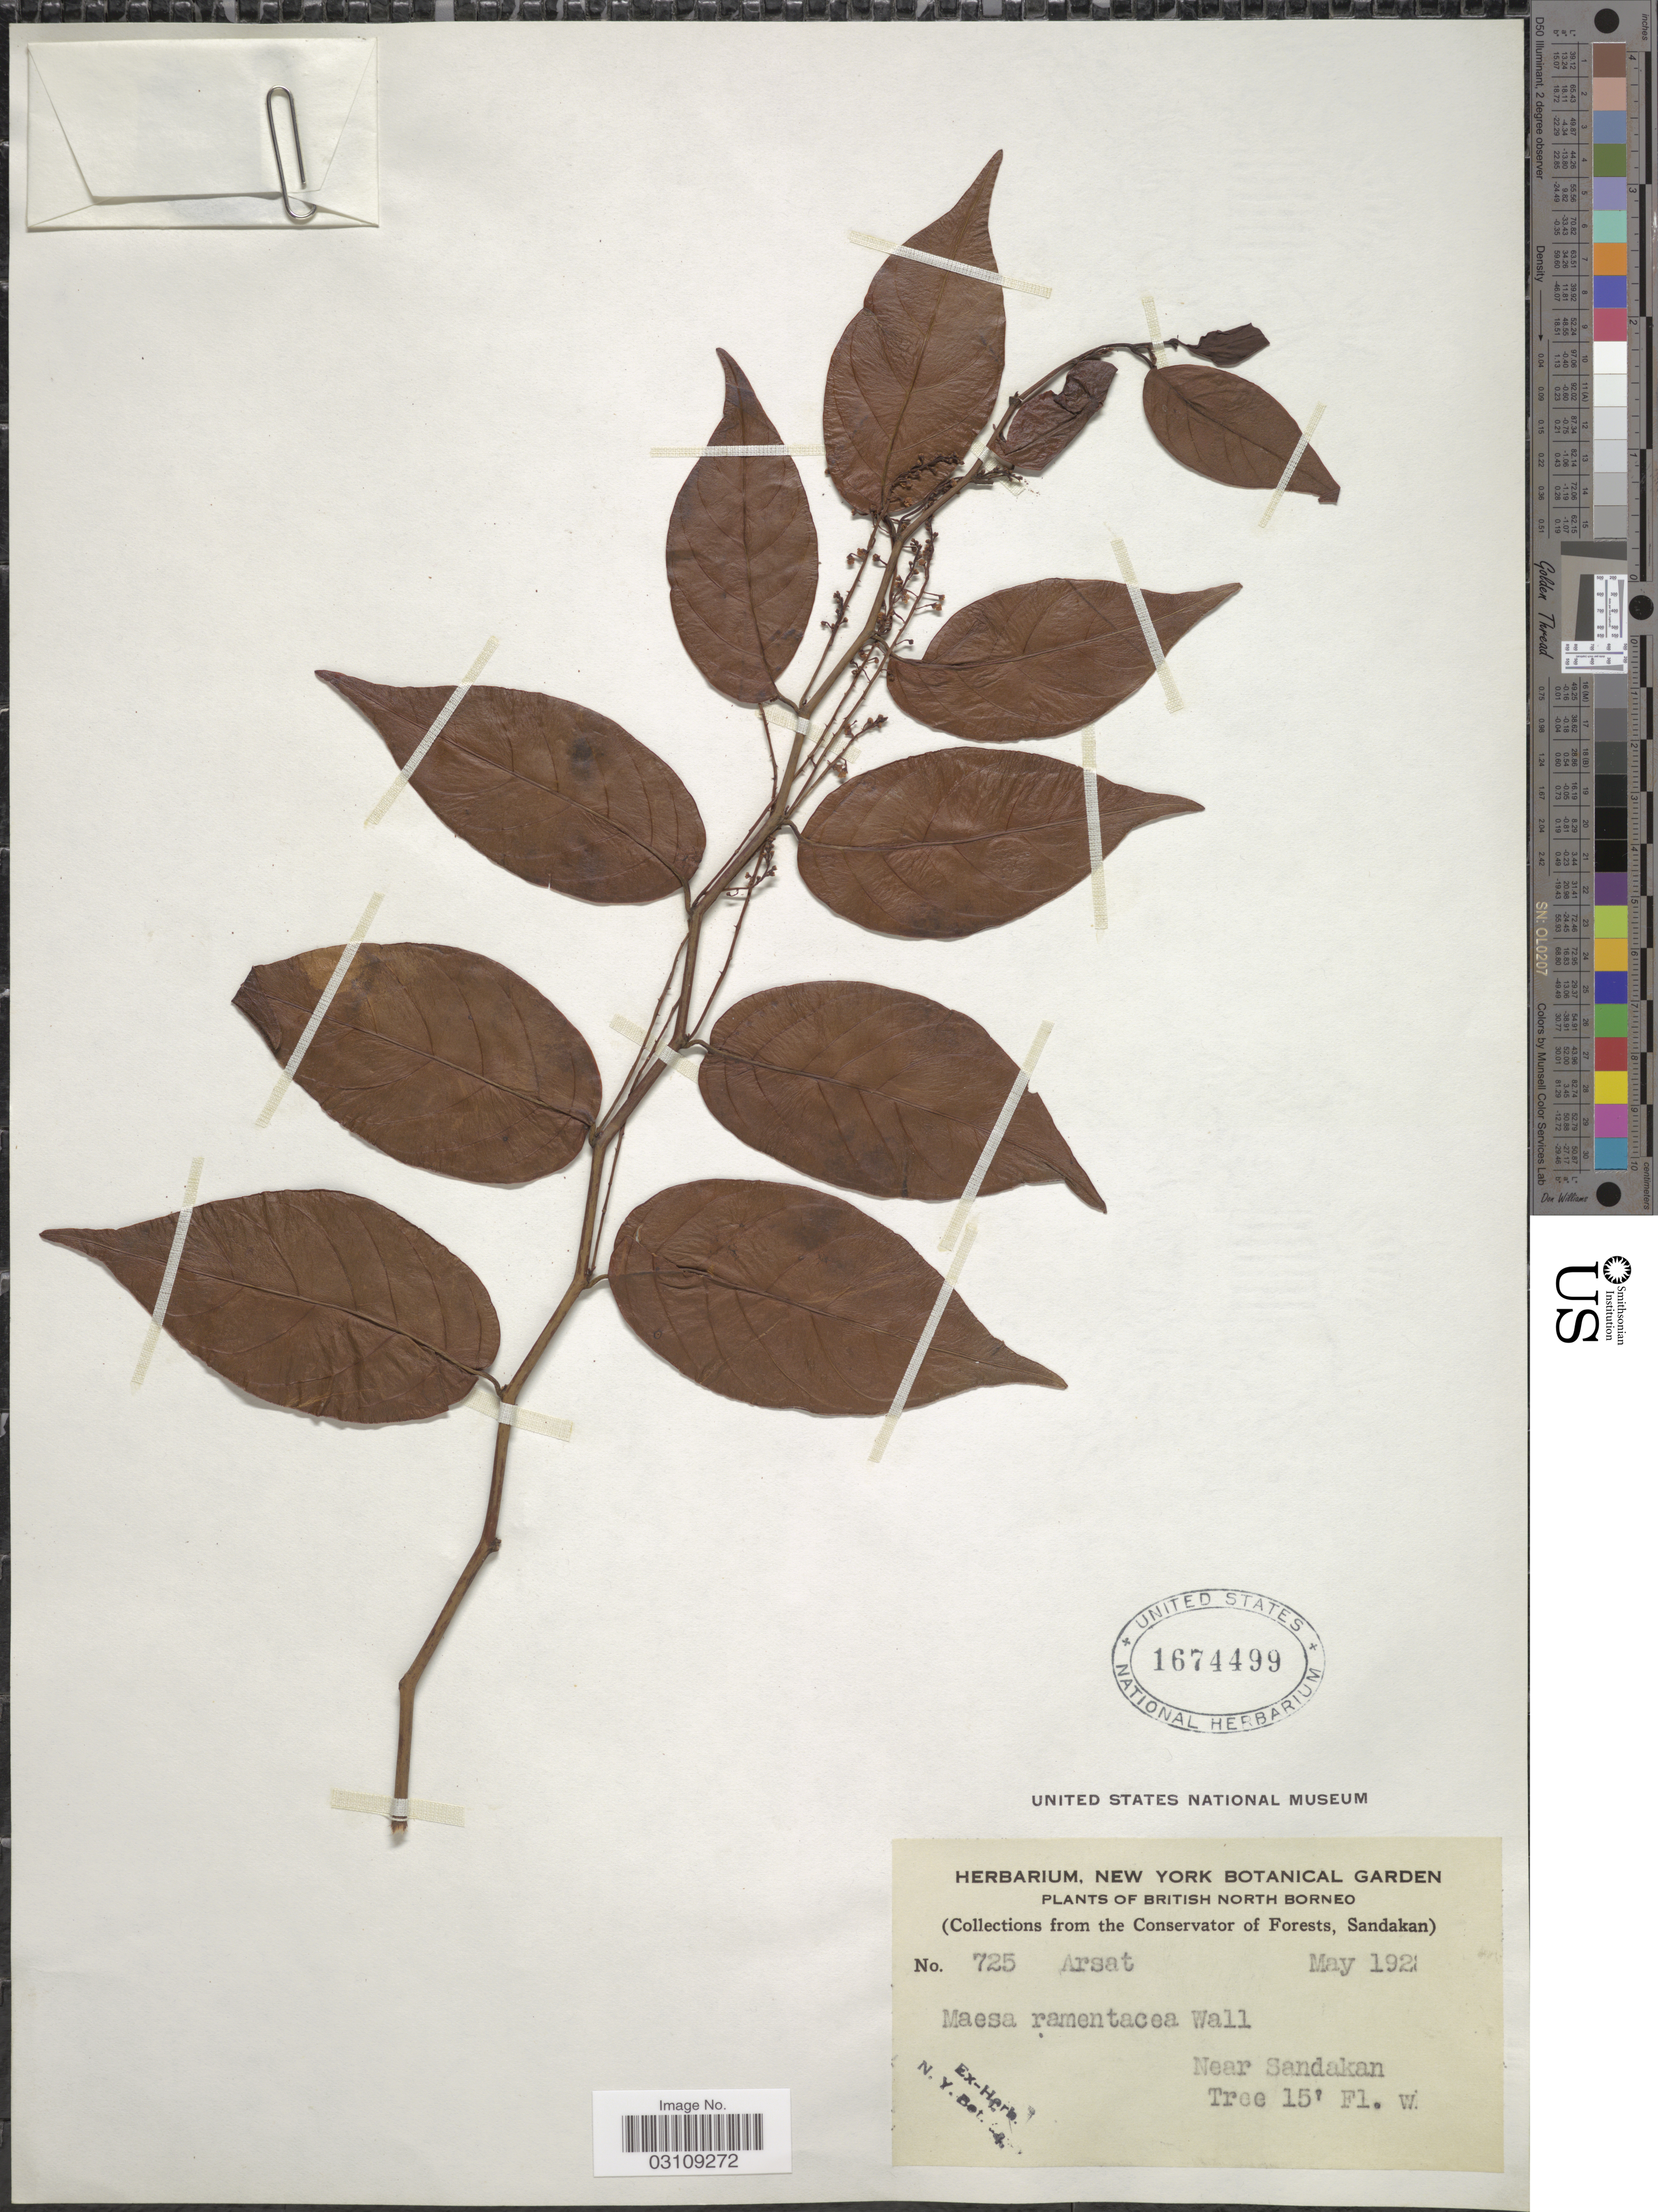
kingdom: Plantae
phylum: Tracheophyta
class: Magnoliopsida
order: Ericales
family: Primulaceae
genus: Maesa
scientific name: Maesa ramentacea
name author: (Roxb.) A. DC.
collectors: Arsat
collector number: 725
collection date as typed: May 192!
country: Malaysia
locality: British North Borneo. (Collections from the Conservator of Forests, Sandakan). Near Sandakan.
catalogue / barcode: US 1674499